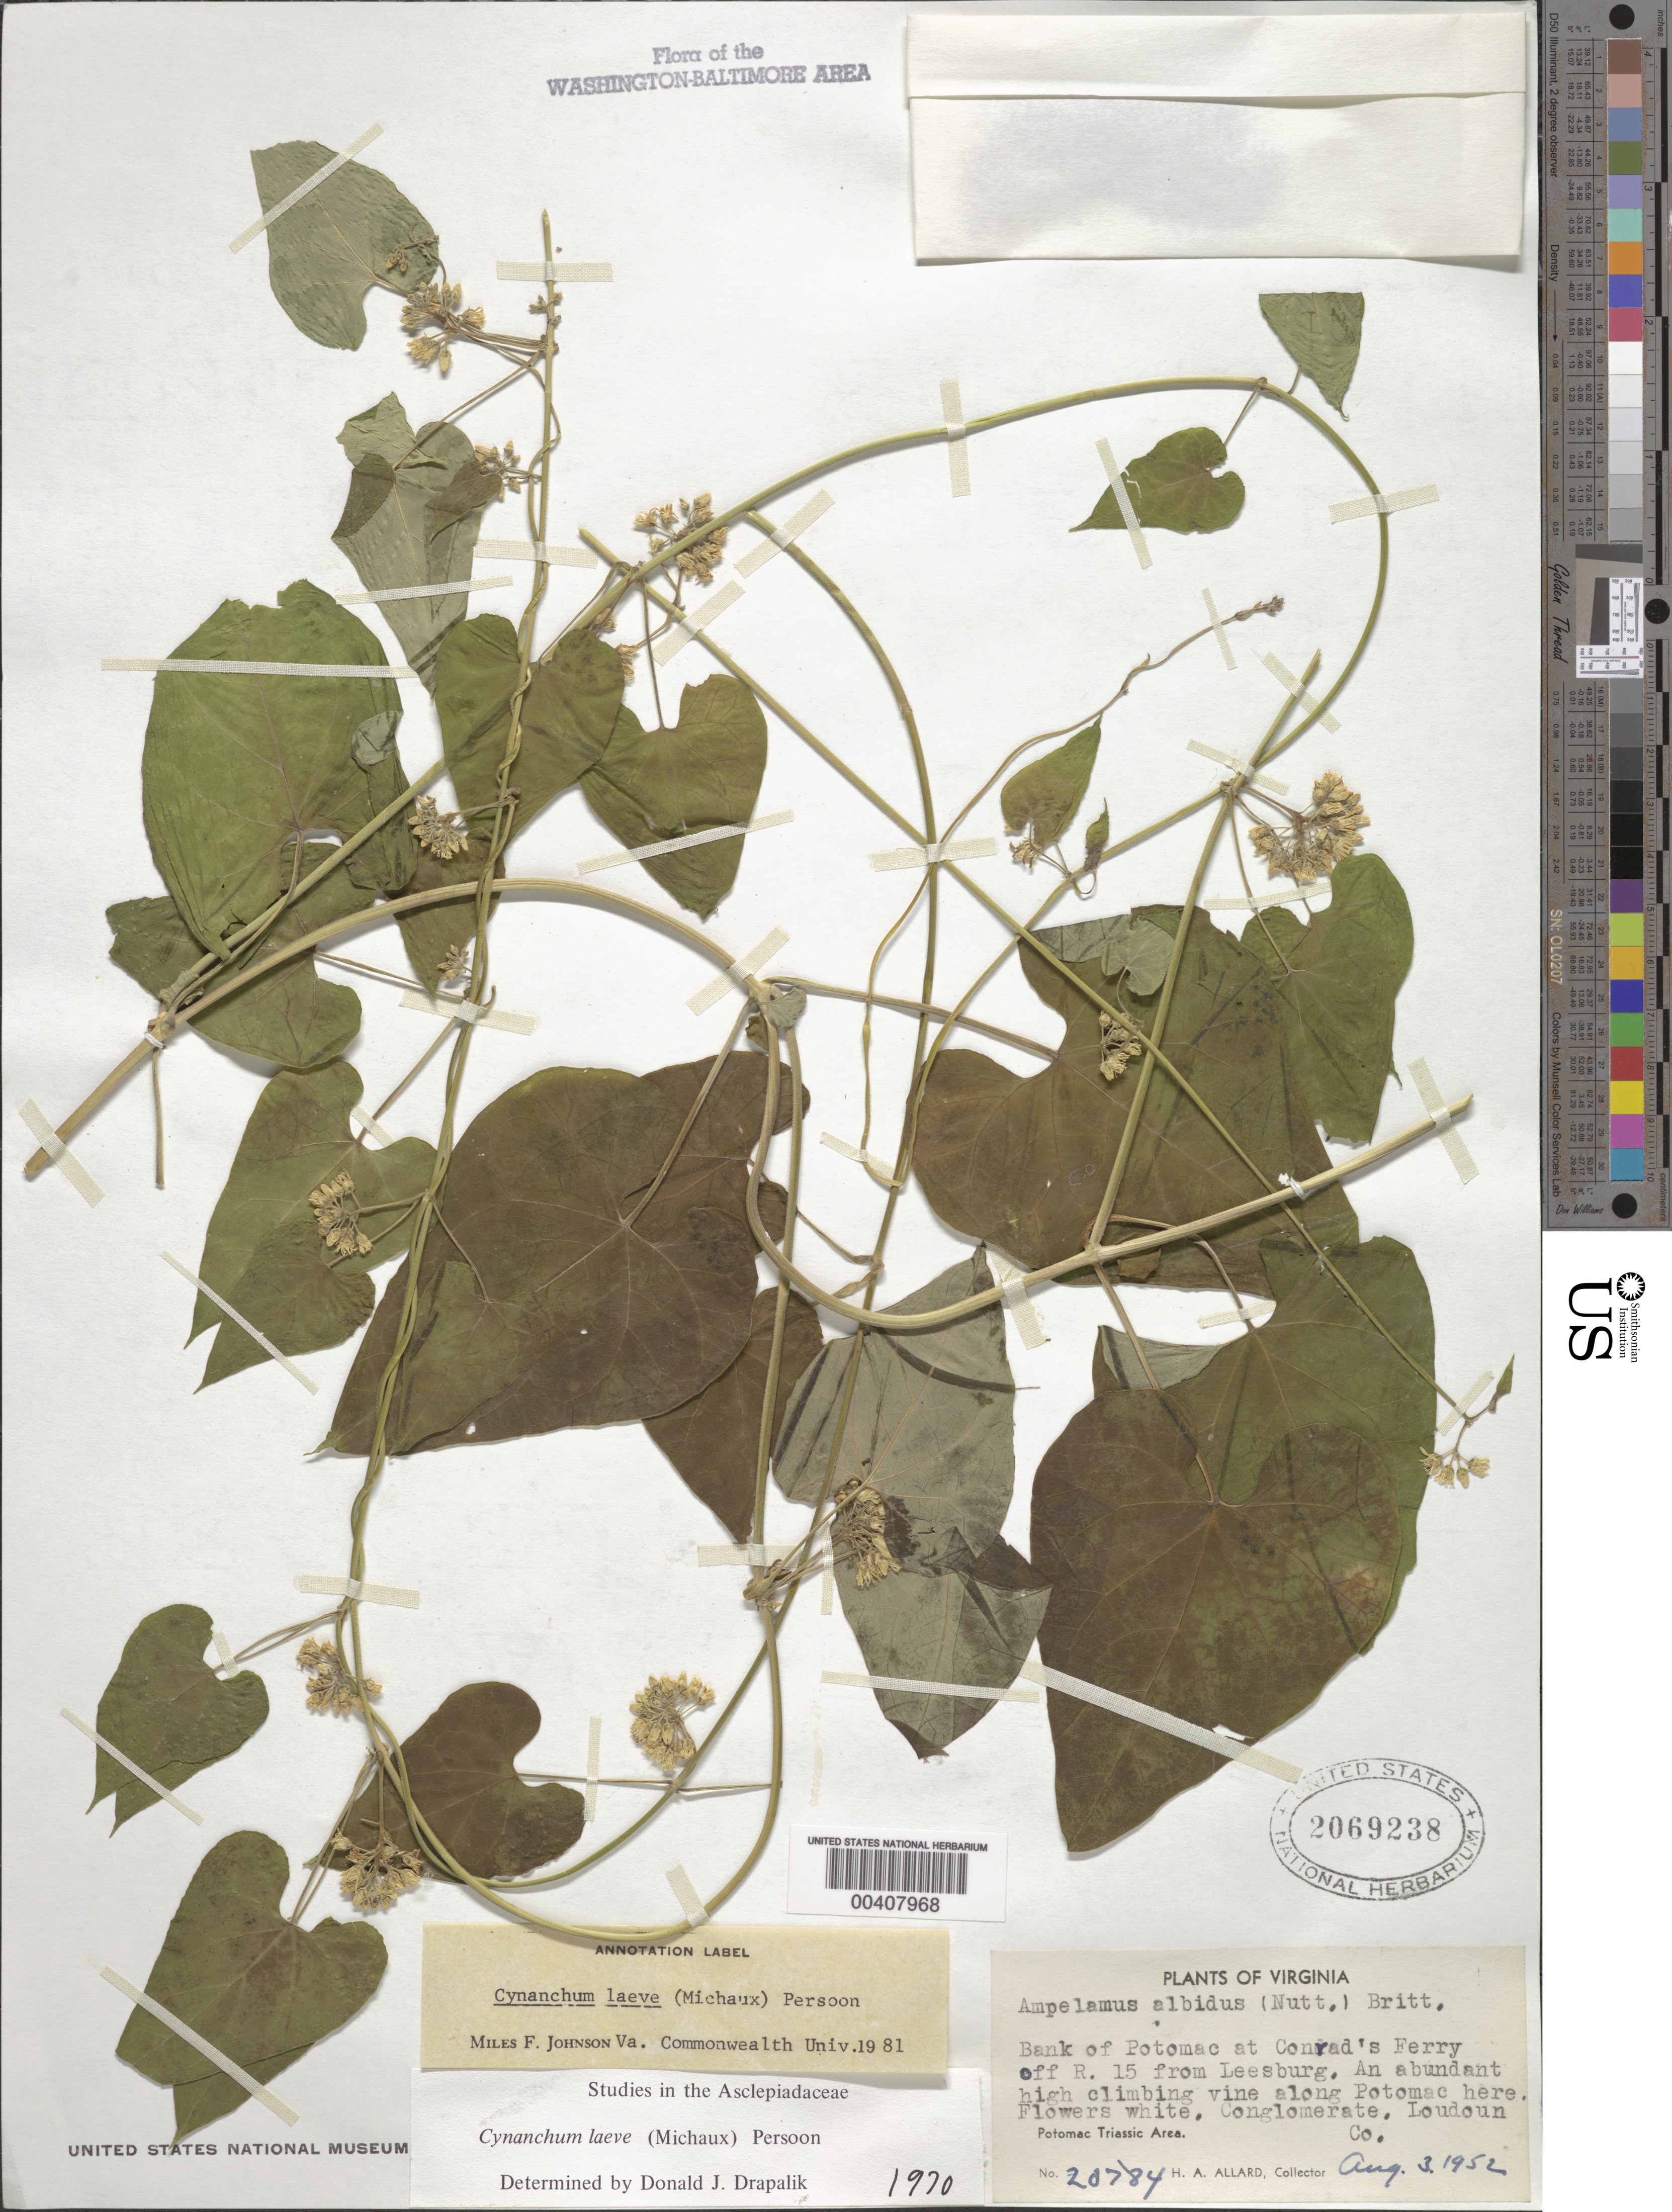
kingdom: Plantae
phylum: Tracheophyta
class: Magnoliopsida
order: Gentianales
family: Apocynaceae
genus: Cynanchum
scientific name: Cynanchum laeve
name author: (Michx.) Pers.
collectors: H. A. Allard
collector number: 20784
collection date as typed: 03 Aug 1952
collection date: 1952-08-03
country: United States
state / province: Virginia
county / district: Loudoun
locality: Potomac River Conrads Ferry, off Route 15 C. & O. Canal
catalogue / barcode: US 2069238